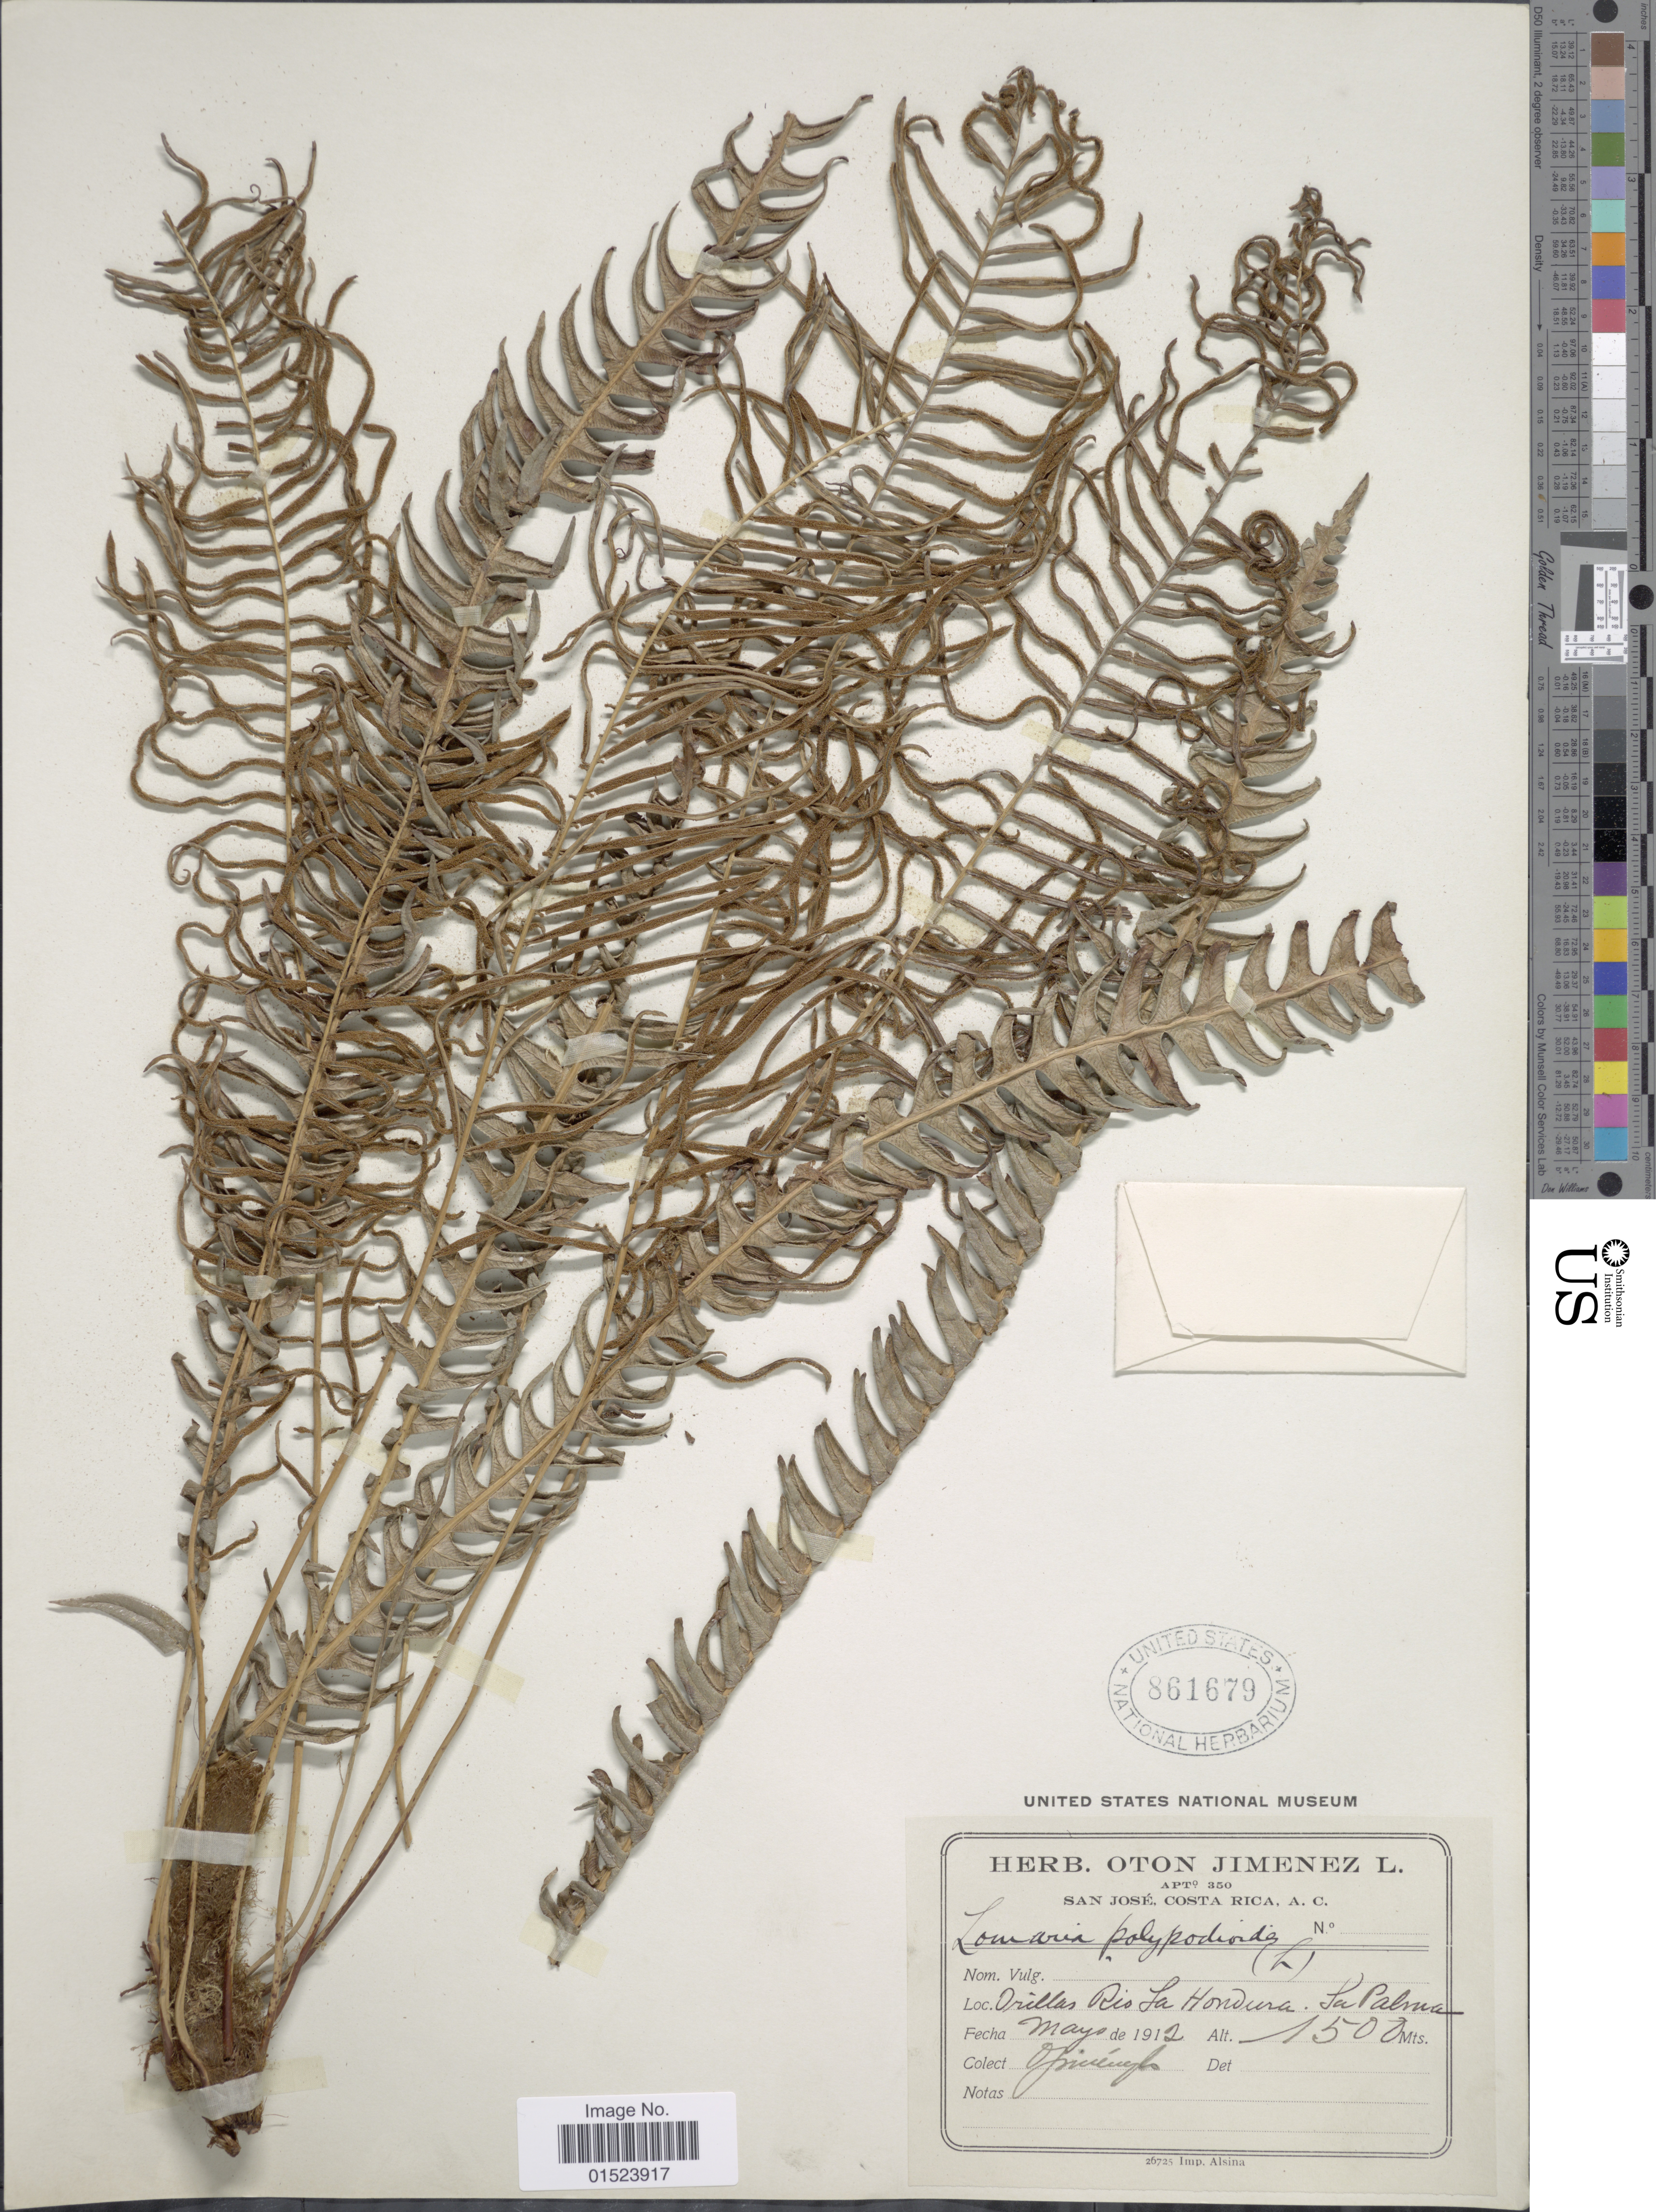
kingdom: Plantae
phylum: Tracheophyta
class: Polypodiopsida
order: Polypodiales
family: Blechnaceae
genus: Blechnum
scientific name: Blechnum fragile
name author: (Liebm.) C.V. Morton & Lellinger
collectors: O. Jiménez L.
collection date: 1912-05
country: Costa Rica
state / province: San José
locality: Orillas Rio La Hondura, La Palma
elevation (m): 1500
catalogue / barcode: US 861679